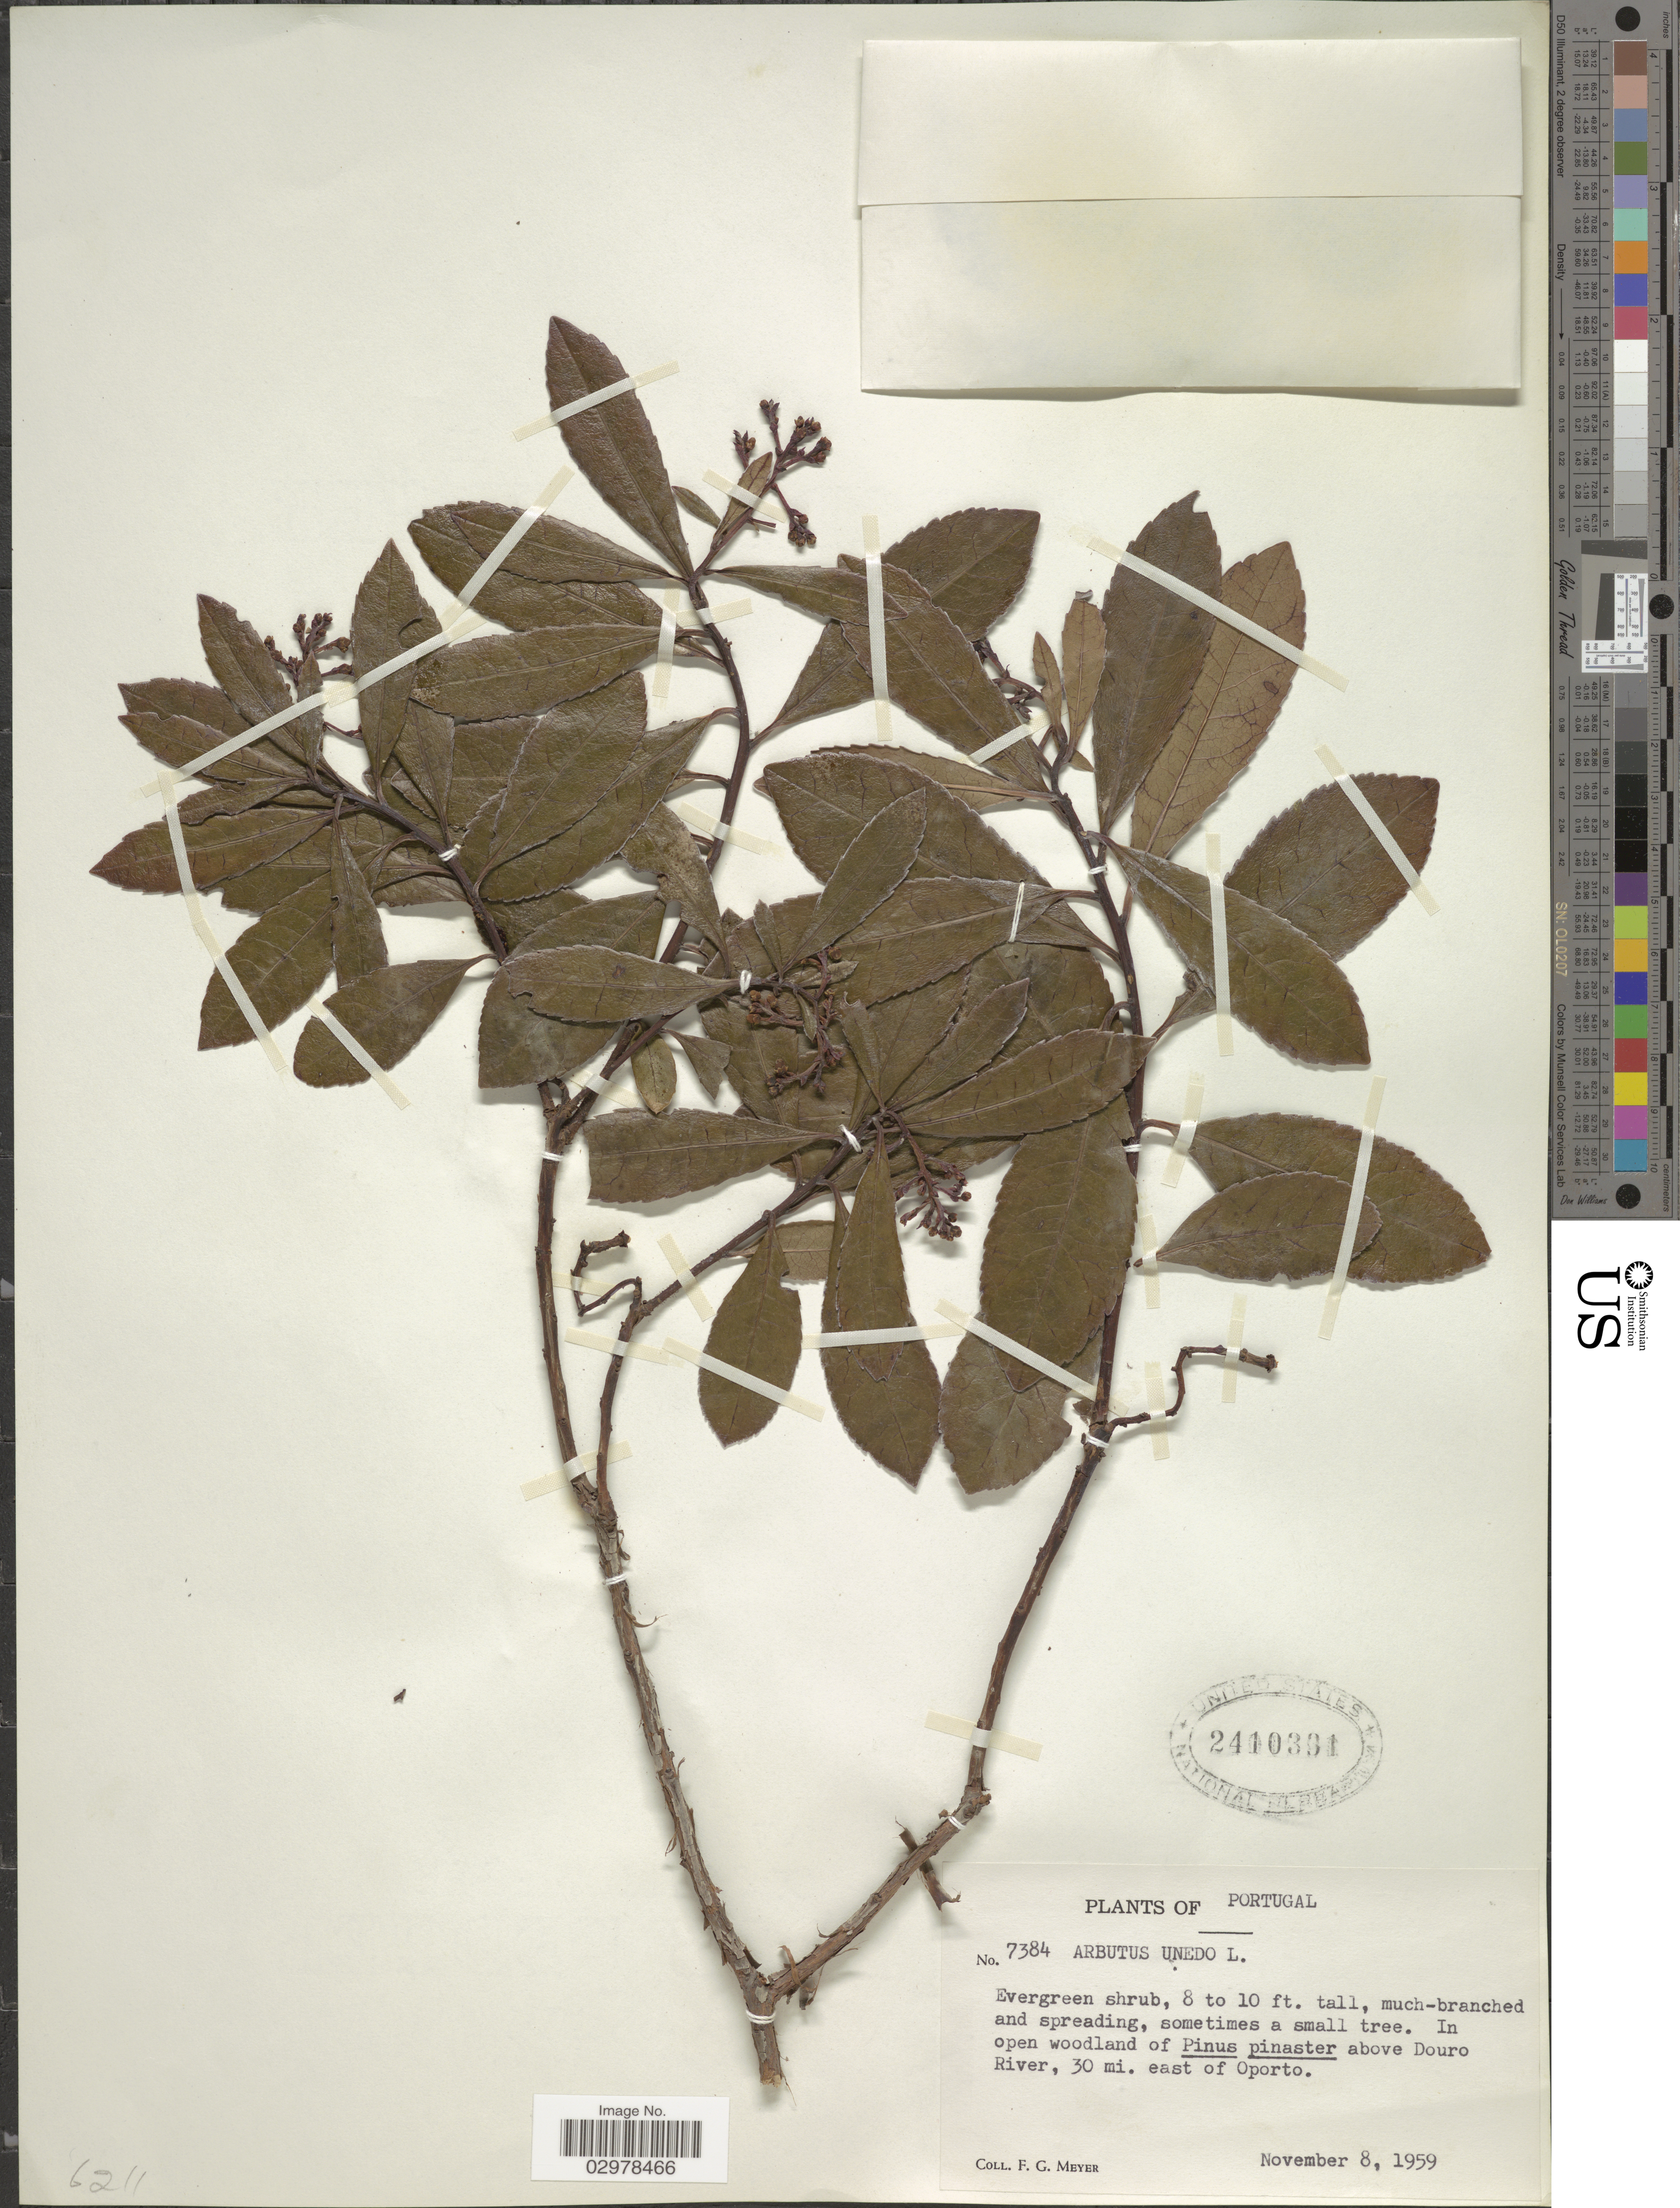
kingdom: Plantae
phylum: Tracheophyta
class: Magnoliopsida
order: Ericales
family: Ericaceae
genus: Arbutus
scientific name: Arbutus unedo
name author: L.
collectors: F. G. Meyer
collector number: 7384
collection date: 1959-11-08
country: Portugal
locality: In open woodland of Pinus pinaster above Douro River, 30 mi. east of Oporto.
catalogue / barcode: US 2410331